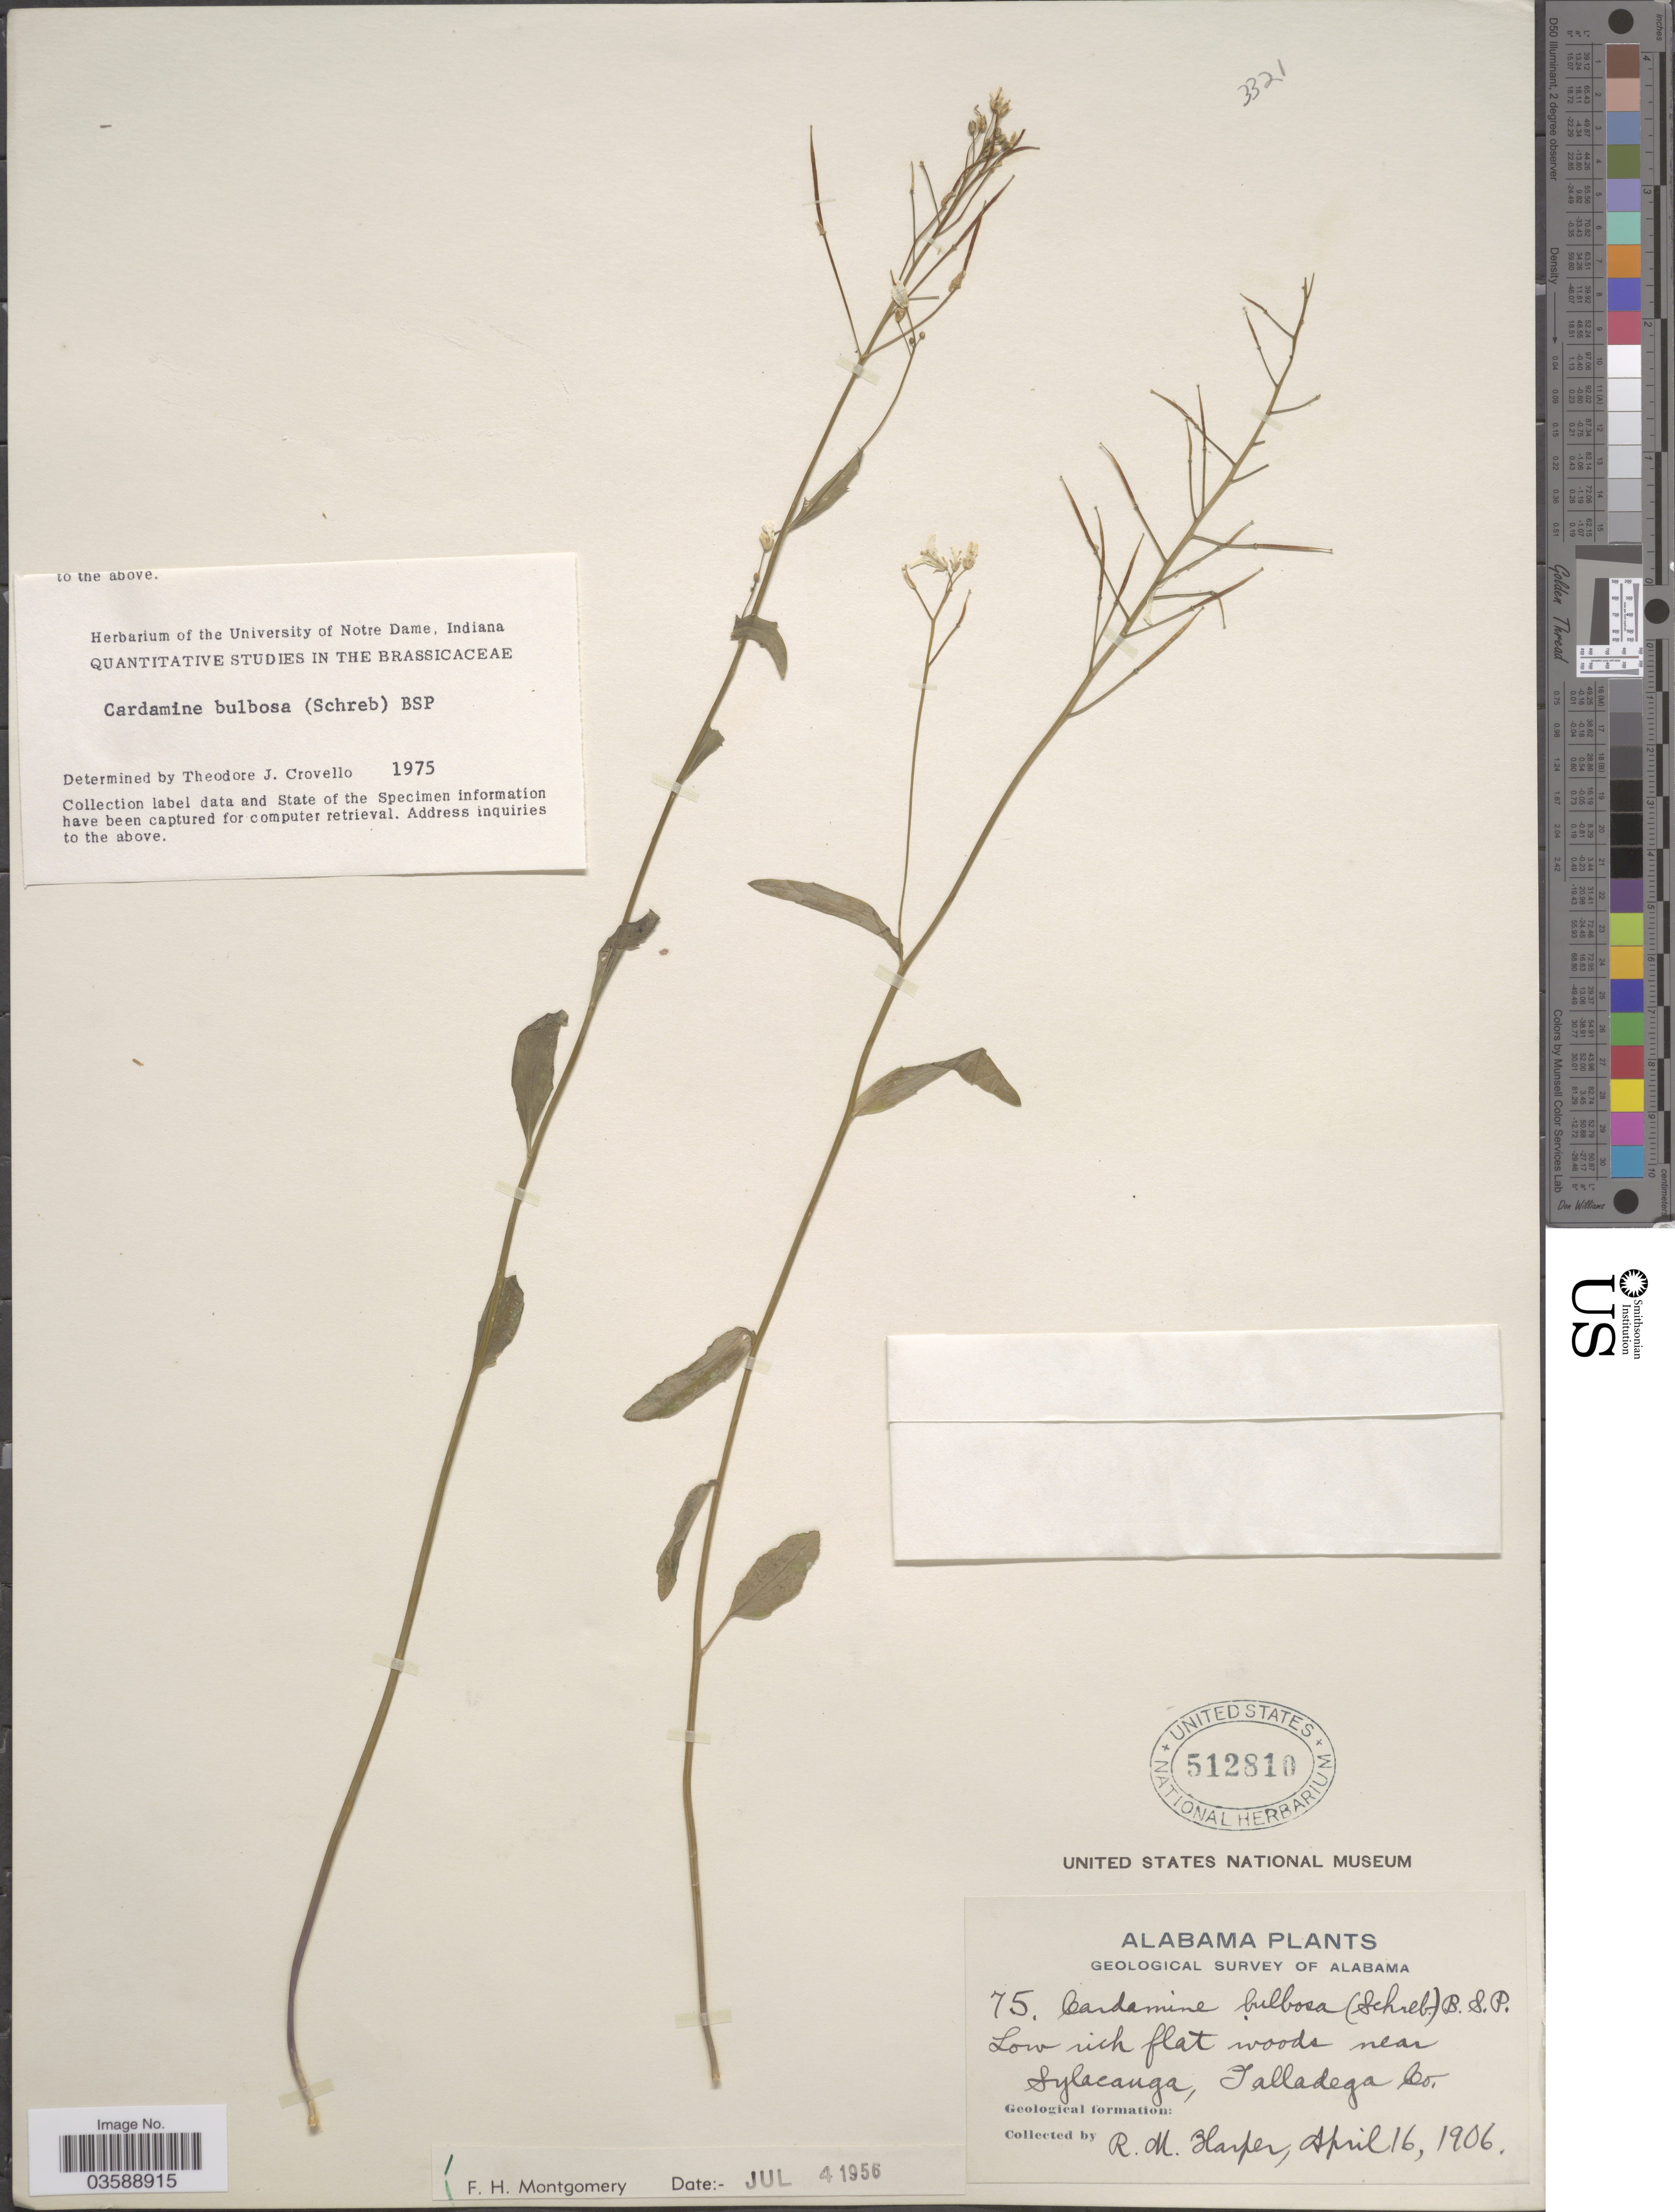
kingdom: Plantae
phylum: Tracheophyta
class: Magnoliopsida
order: Brassicales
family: Brassicaceae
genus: Cardamine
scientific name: Cardamine bulbosa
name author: (Schreb. ex Muhl.) Britton et al.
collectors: R. Harper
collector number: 75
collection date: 1906-04-16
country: United States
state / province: Alabama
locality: Low rich flat woods near Sylacauga, Talladega Co.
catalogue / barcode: US 512810